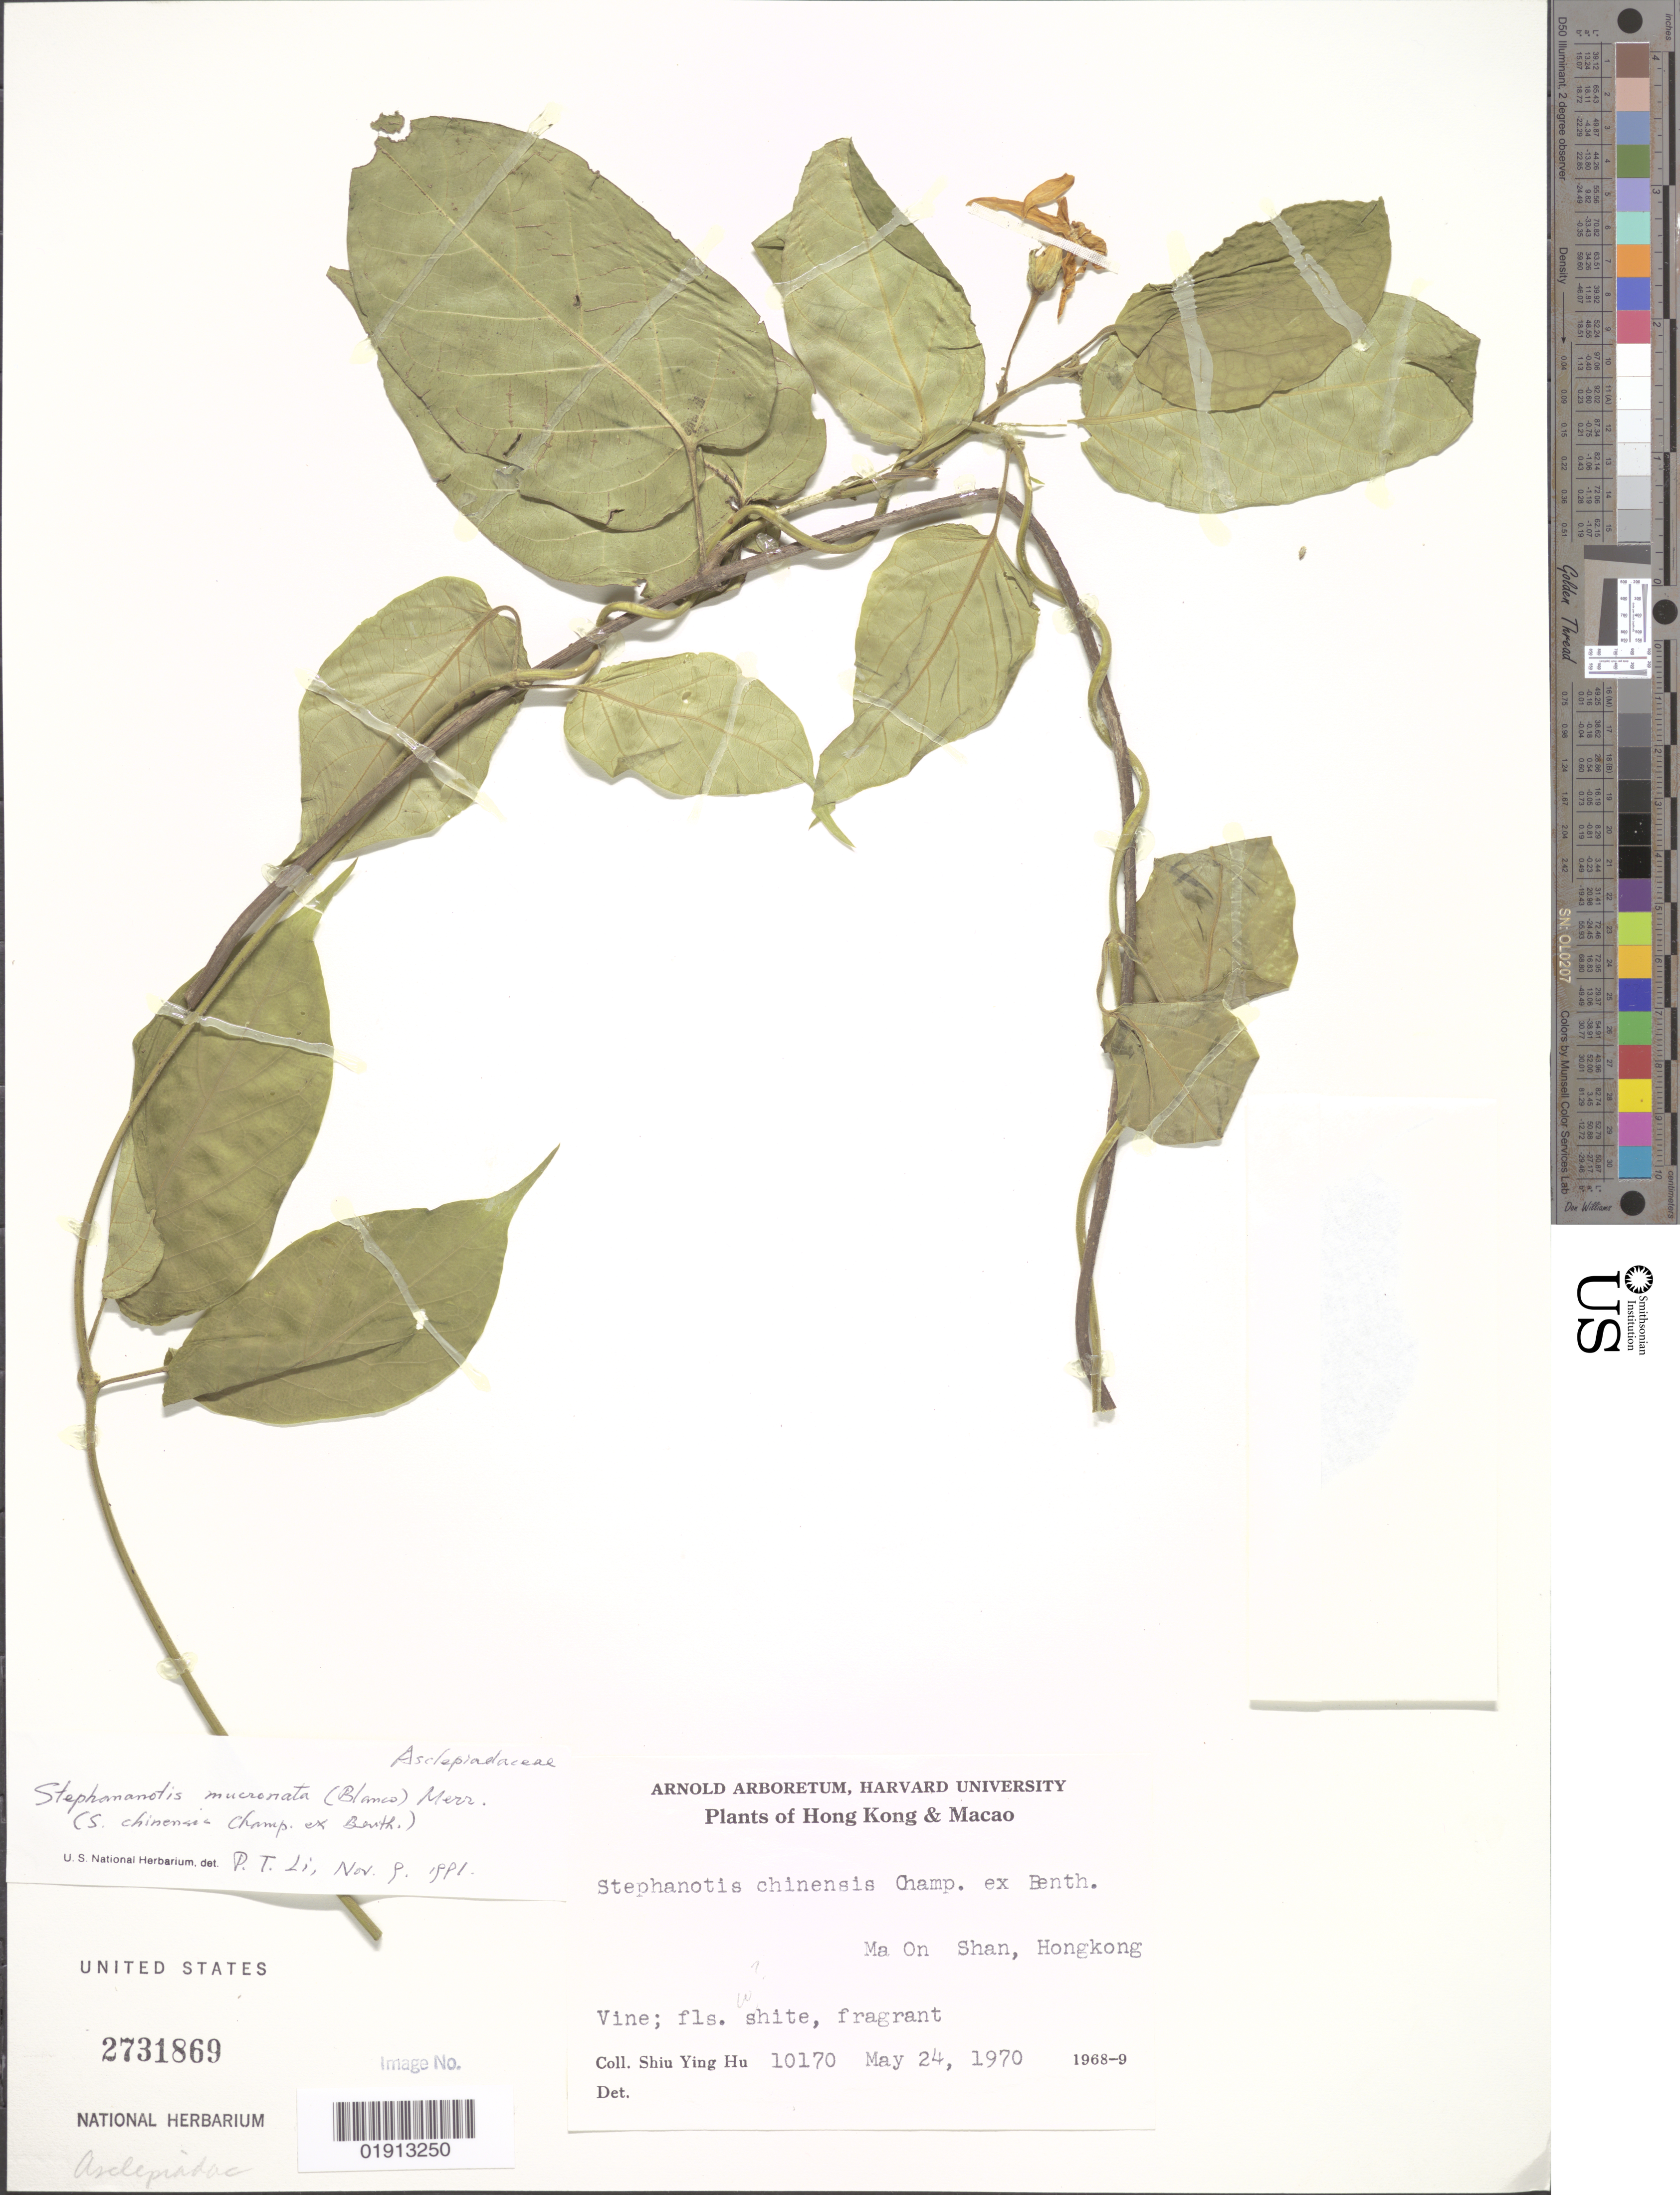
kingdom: Plantae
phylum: Tracheophyta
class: Magnoliopsida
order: Gentianales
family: Apocynaceae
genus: Stephanotis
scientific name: Stephanotis mucronata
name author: (Blanco) Merr.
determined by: Li, P. T.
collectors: S. Y. Hu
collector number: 10170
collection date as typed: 24 May 1970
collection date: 1970-05-24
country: China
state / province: Hong Kong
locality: Ma On Shan.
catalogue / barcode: US 2731869